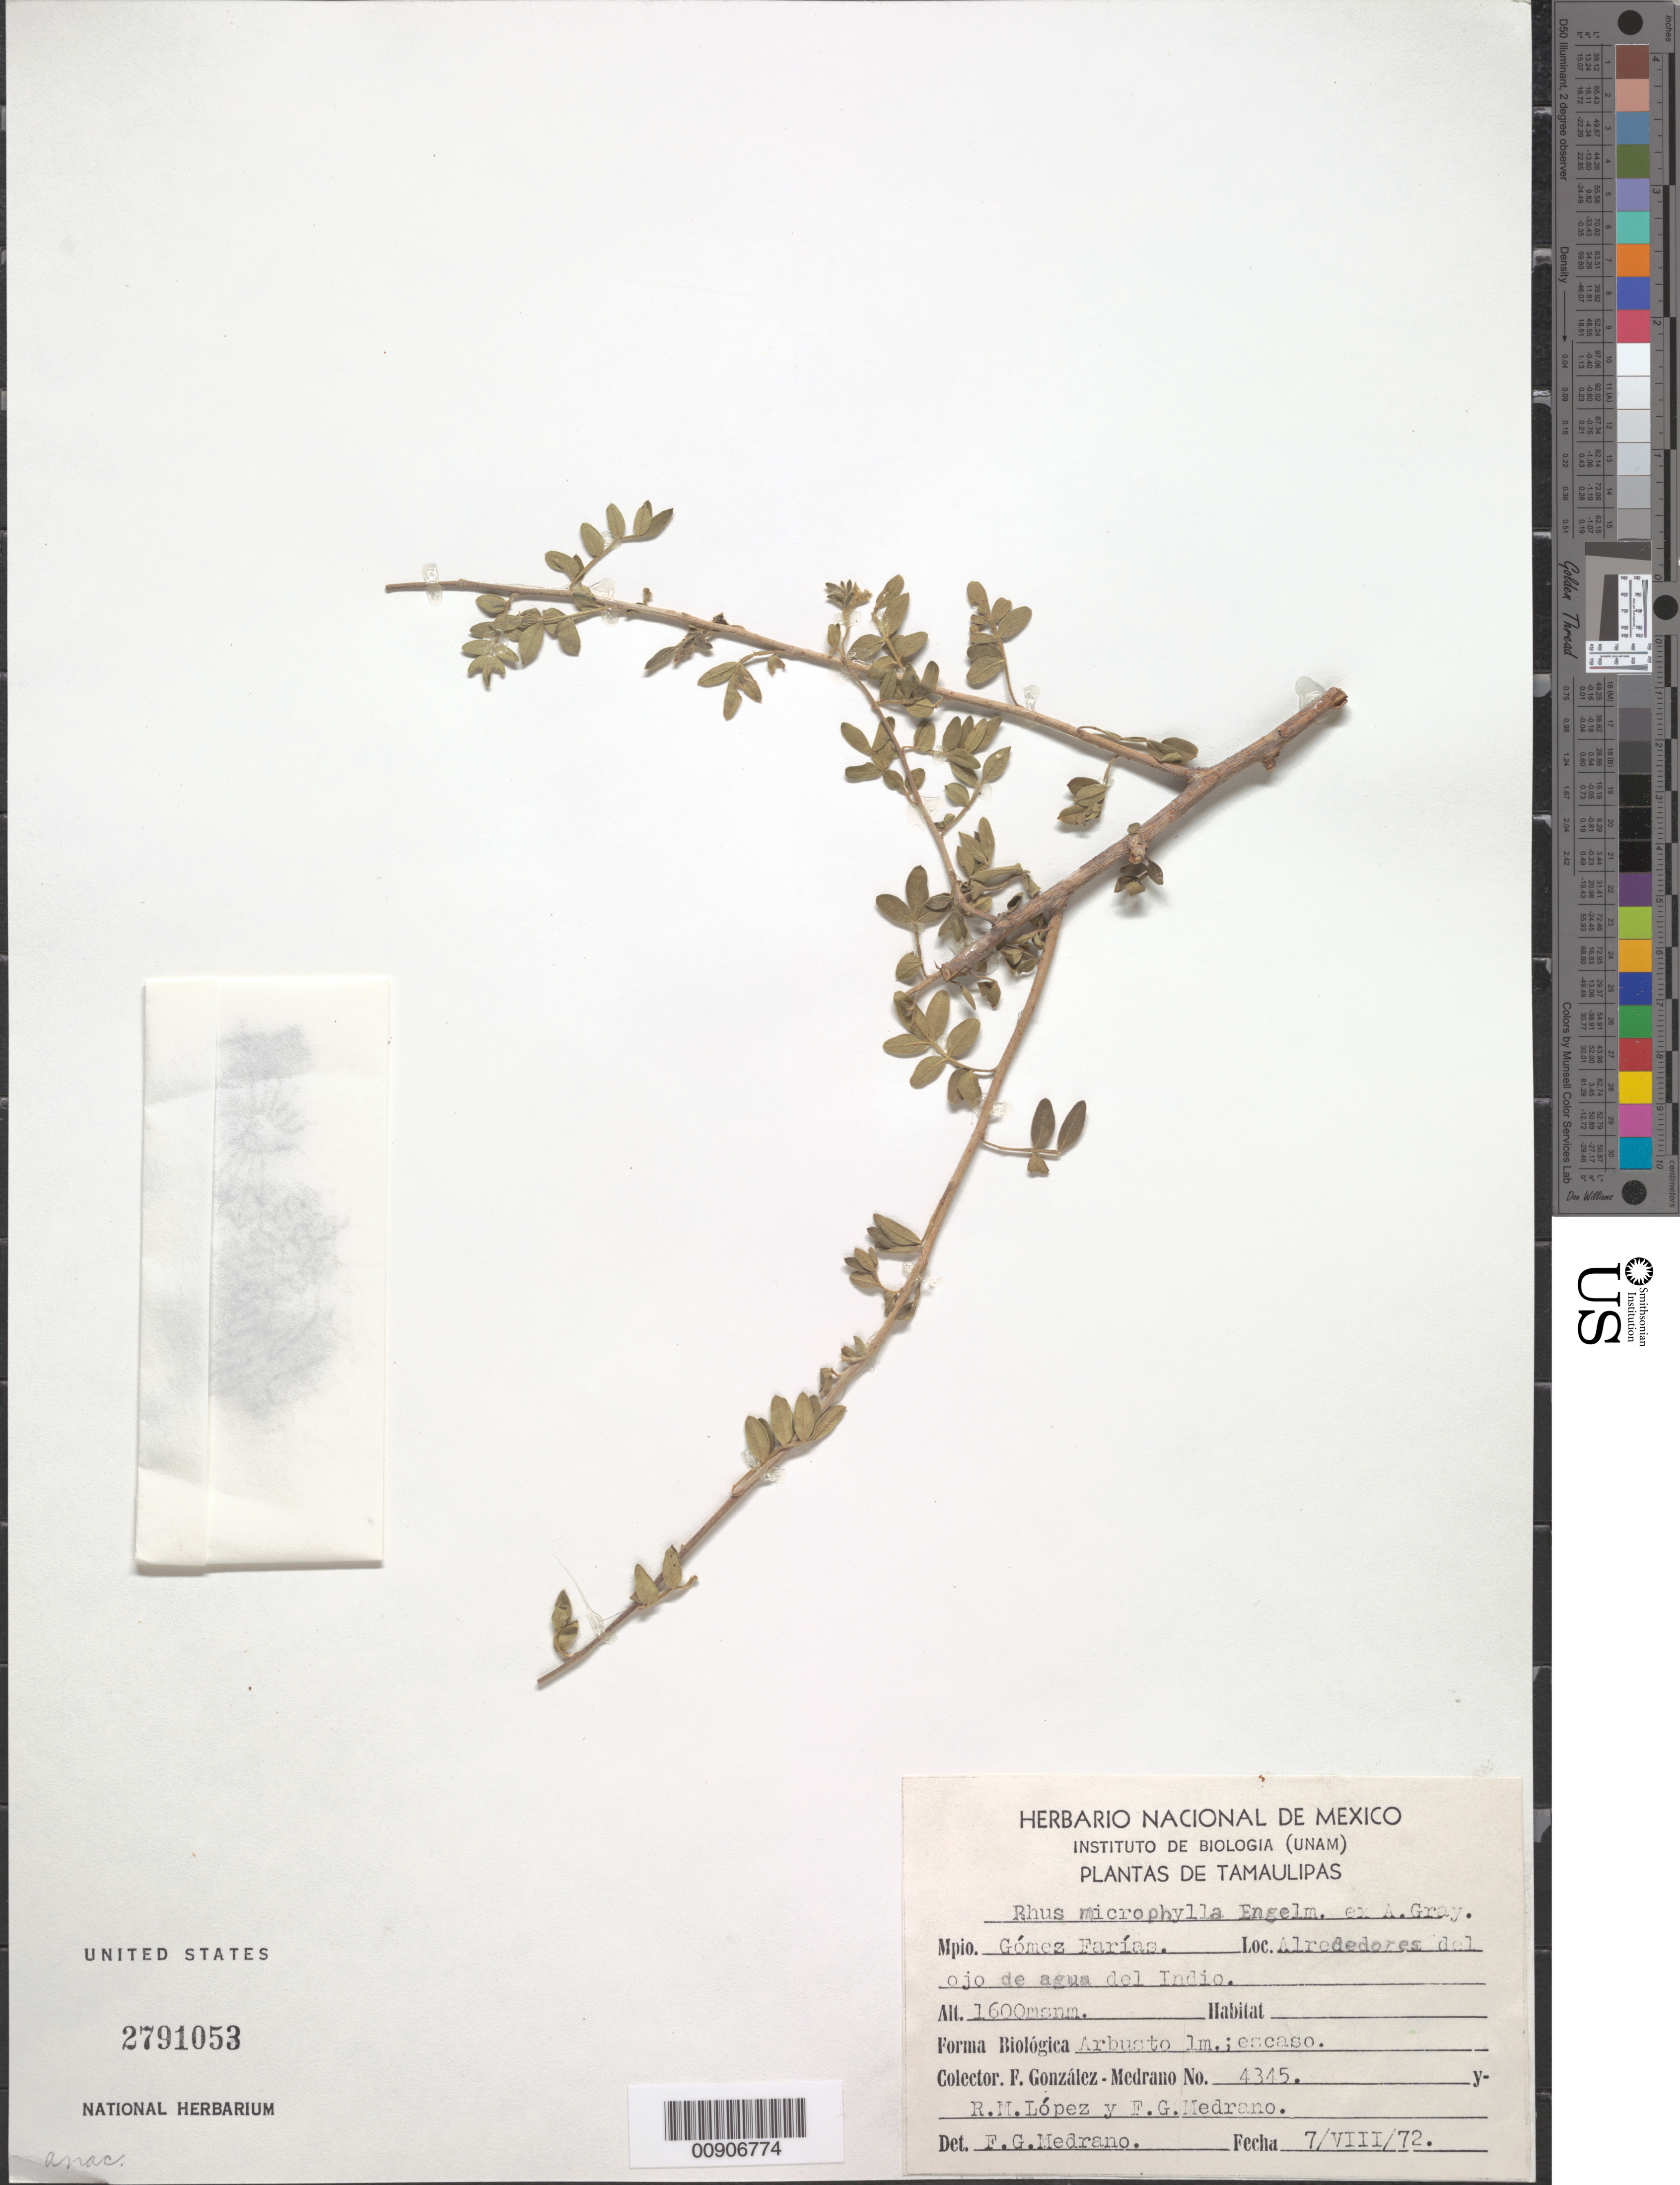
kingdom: Plantae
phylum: Tracheophyta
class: Magnoliopsida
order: Sapindales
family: Anacardiaceae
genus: Rhus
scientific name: Rhus microphylla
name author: Engelm.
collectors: F. Medrano, López, R. M. & F. Medrano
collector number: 4345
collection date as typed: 07 Aug 1972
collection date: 1972-08-07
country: Mexico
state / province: Tamaulipas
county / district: Gómez Farías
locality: Tamaulipas: Mpio. Gómez Farías: Alrededores del ojo de agua del Indio.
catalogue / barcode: US 2791053